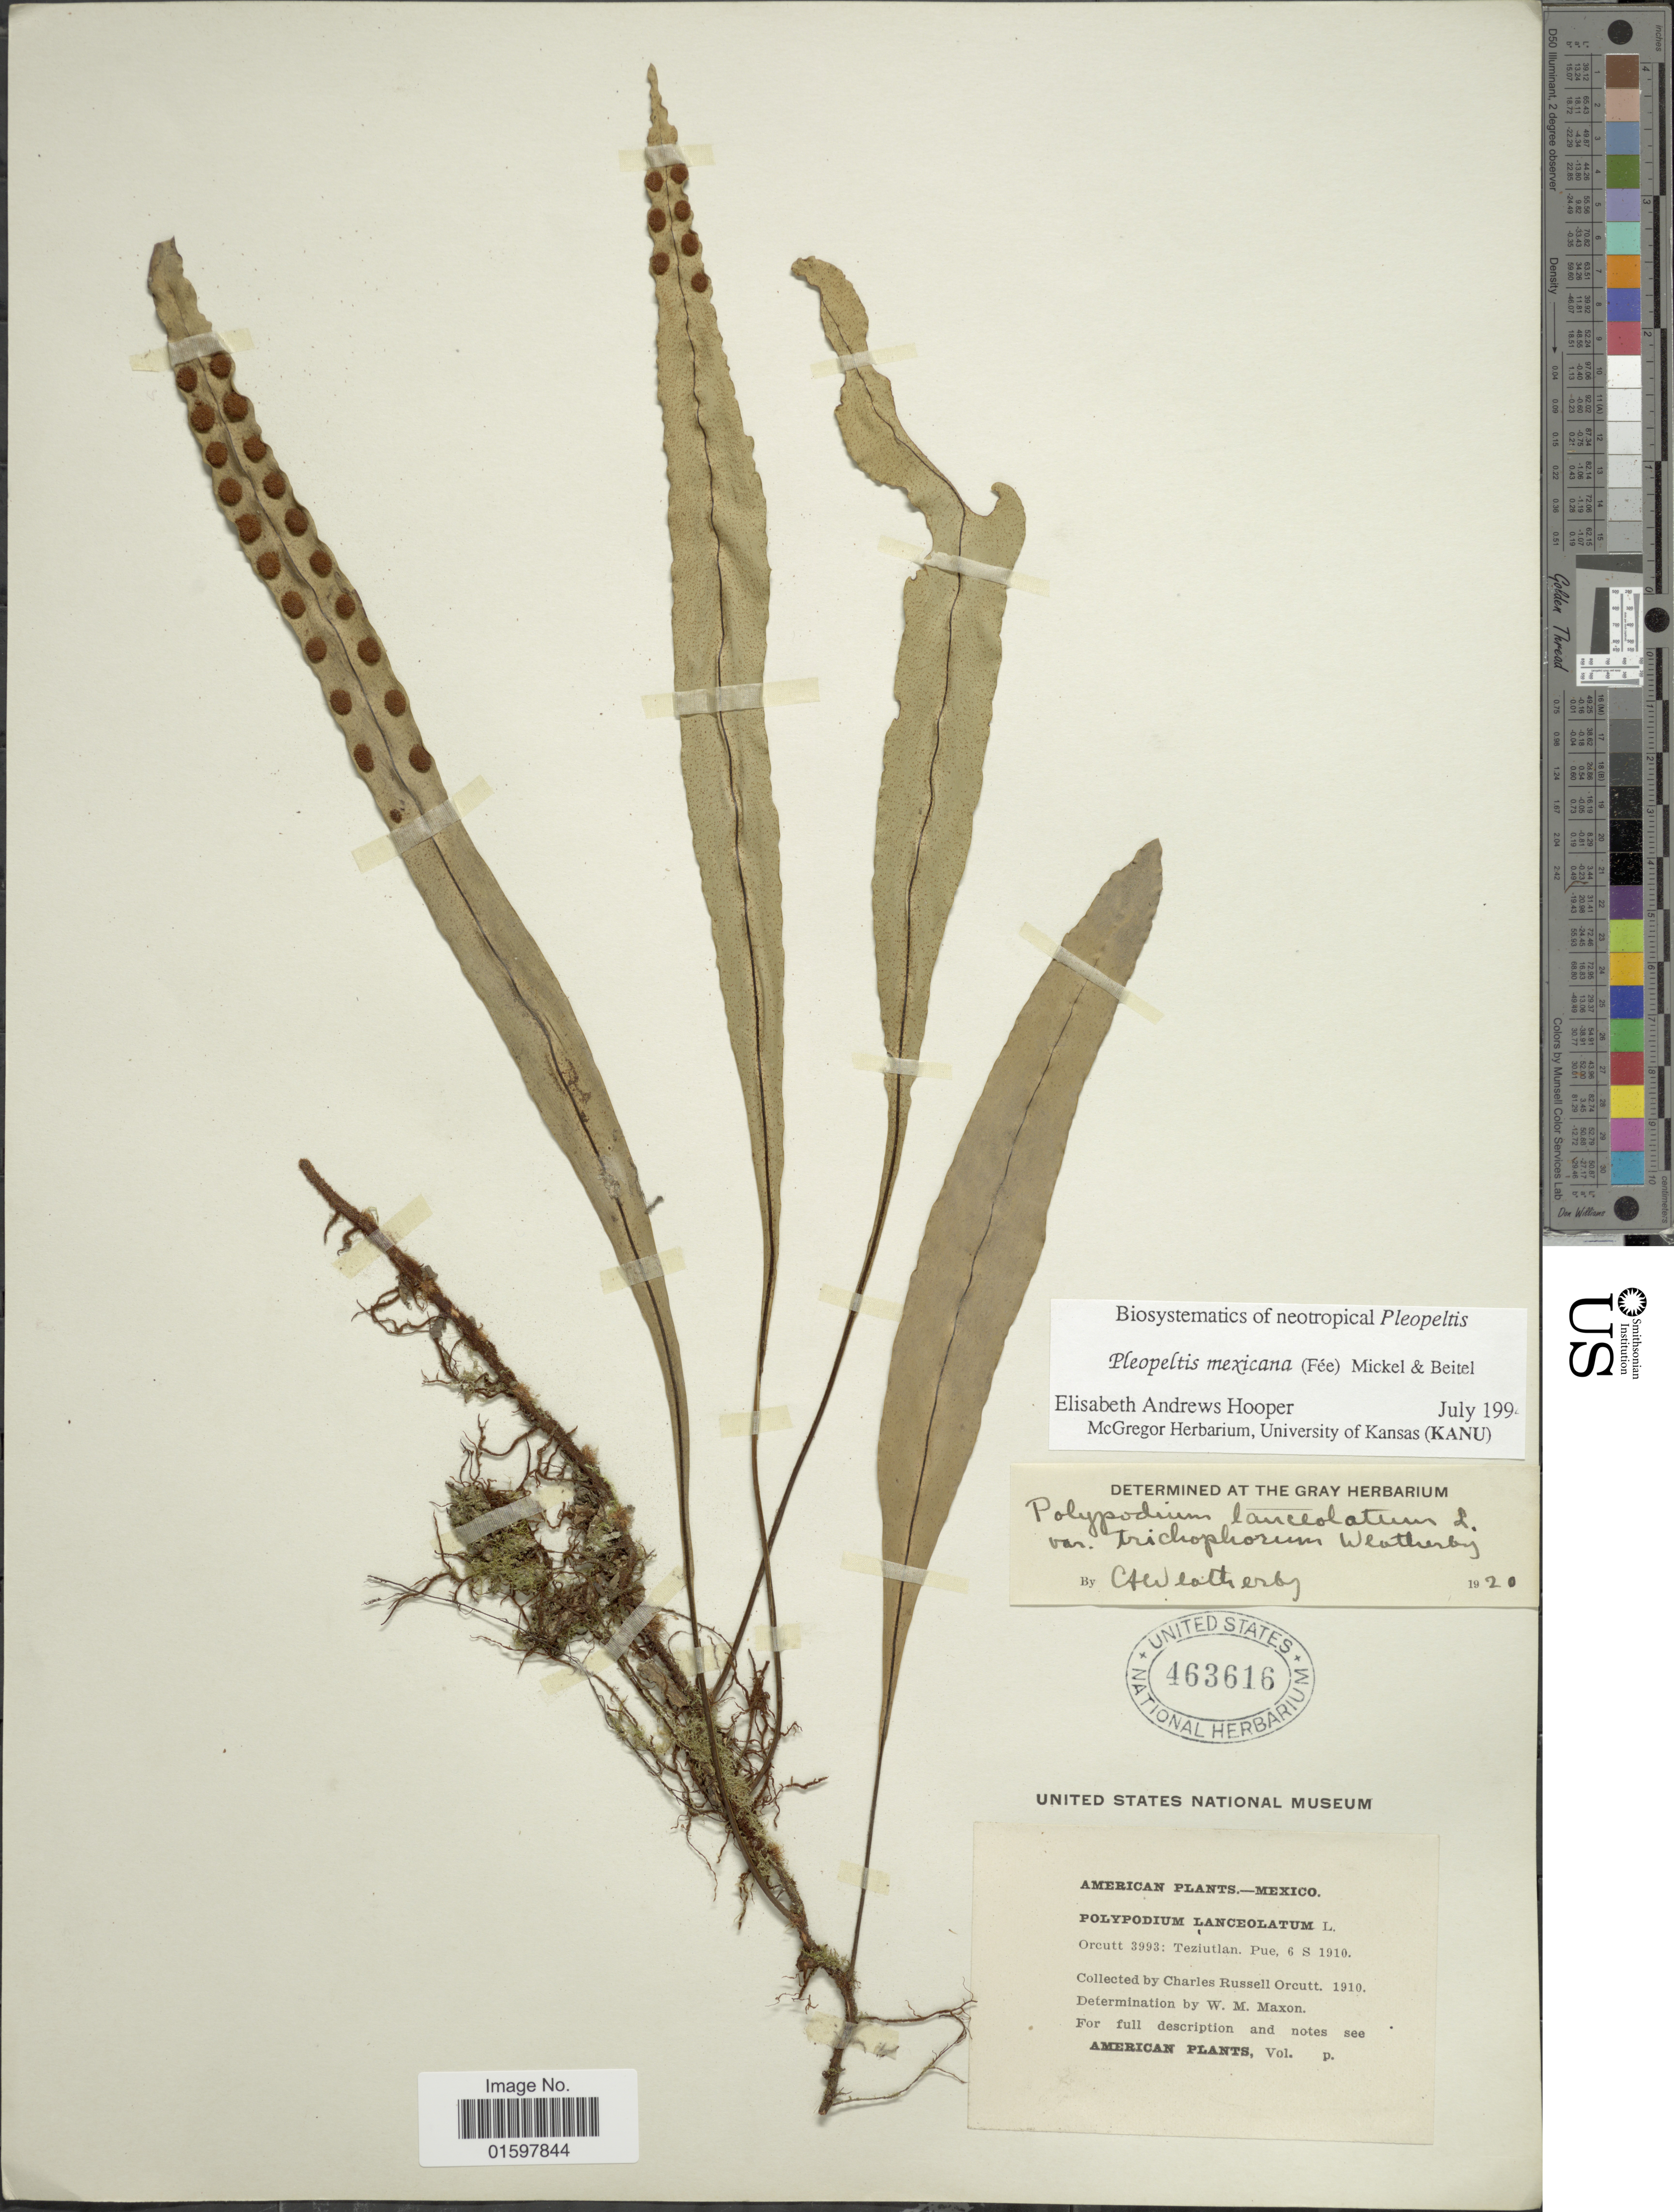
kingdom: Plantae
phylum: Tracheophyta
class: Polypodiopsida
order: Polypodiales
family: Polypodiaceae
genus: Pleopeltis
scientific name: Pleopeltis mexicana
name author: (Fée) Mickel & Beitel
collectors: C. R. Orcutt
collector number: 3993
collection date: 1910-09-06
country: Mexico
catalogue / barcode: US 463616